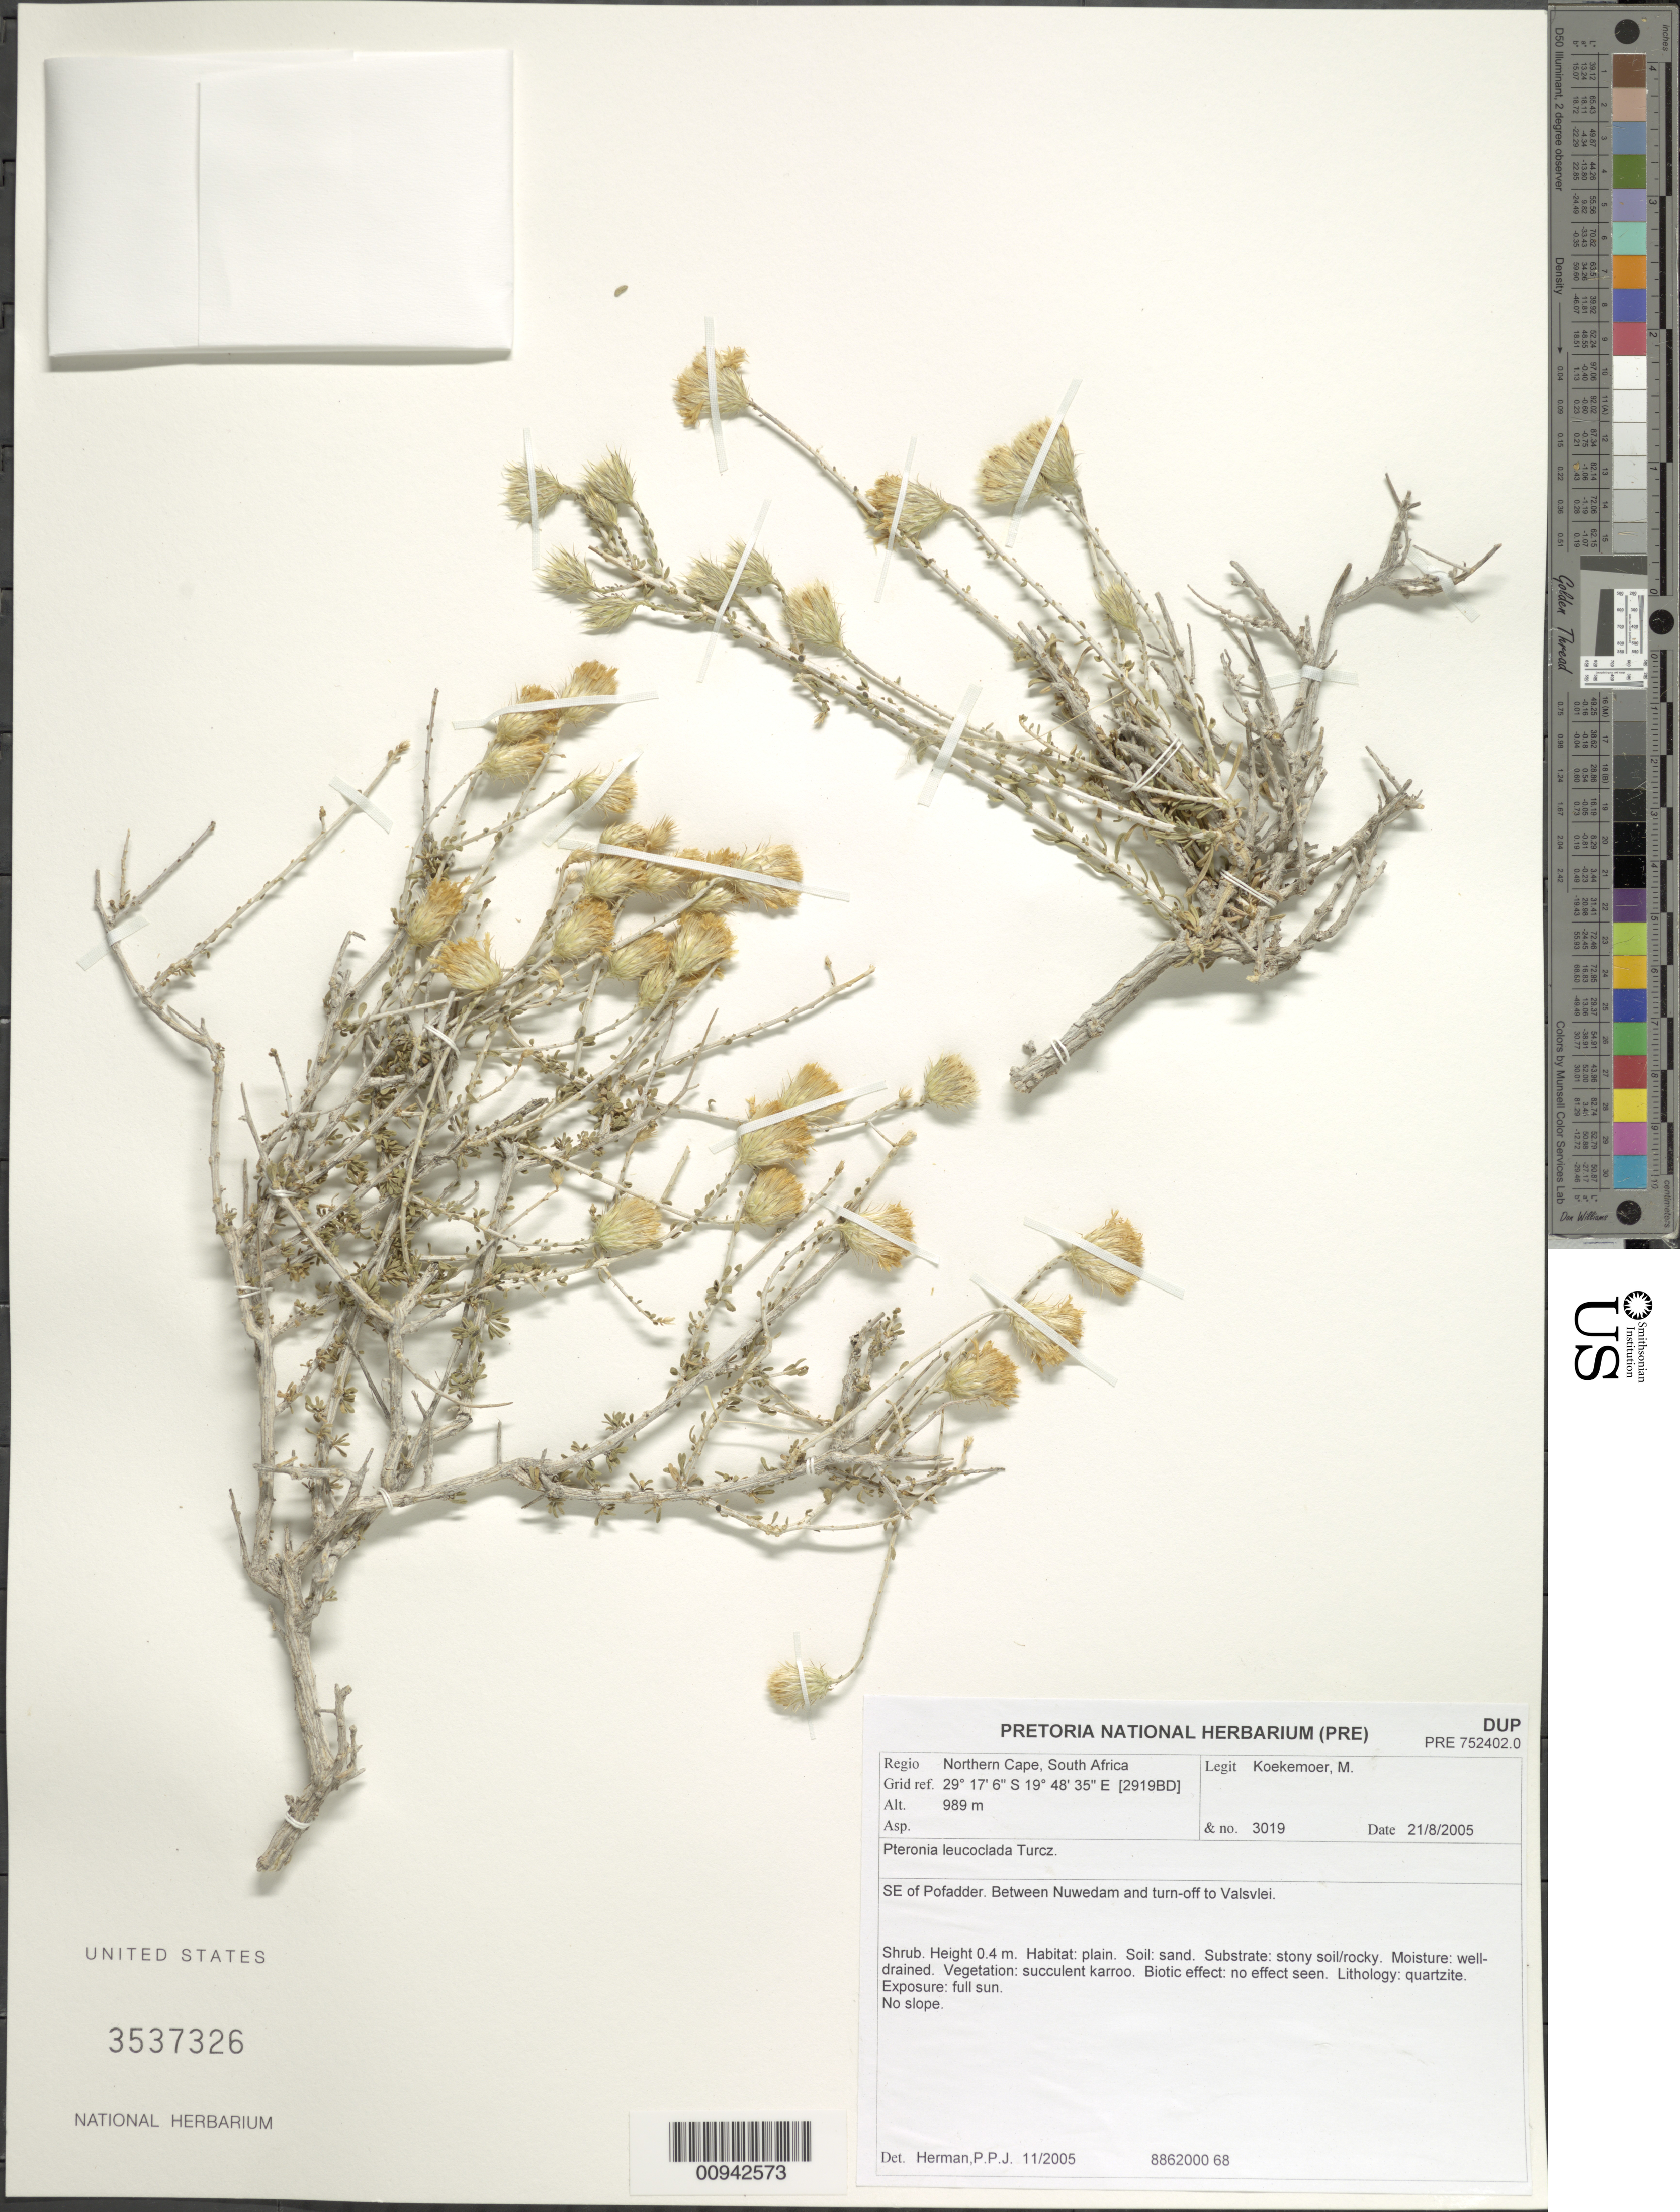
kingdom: Plantae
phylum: Tracheophyta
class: Magnoliopsida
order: Asterales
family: Asteraceae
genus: Pteronia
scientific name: Pteronia leucoclada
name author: Turcz.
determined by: Herman, P. P. J.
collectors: M. Koekemoer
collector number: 3019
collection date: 2005-08-21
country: South Africa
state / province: Northern Cape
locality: Pofadder, SE of, between Nuwedam and turn-off to Valsvlei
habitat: Plain. Sandy, stony soil/rocky. Well-drained. Vegetation: succulent karroo. Quartzite. Full sun. No slope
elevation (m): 989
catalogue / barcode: US 3537326